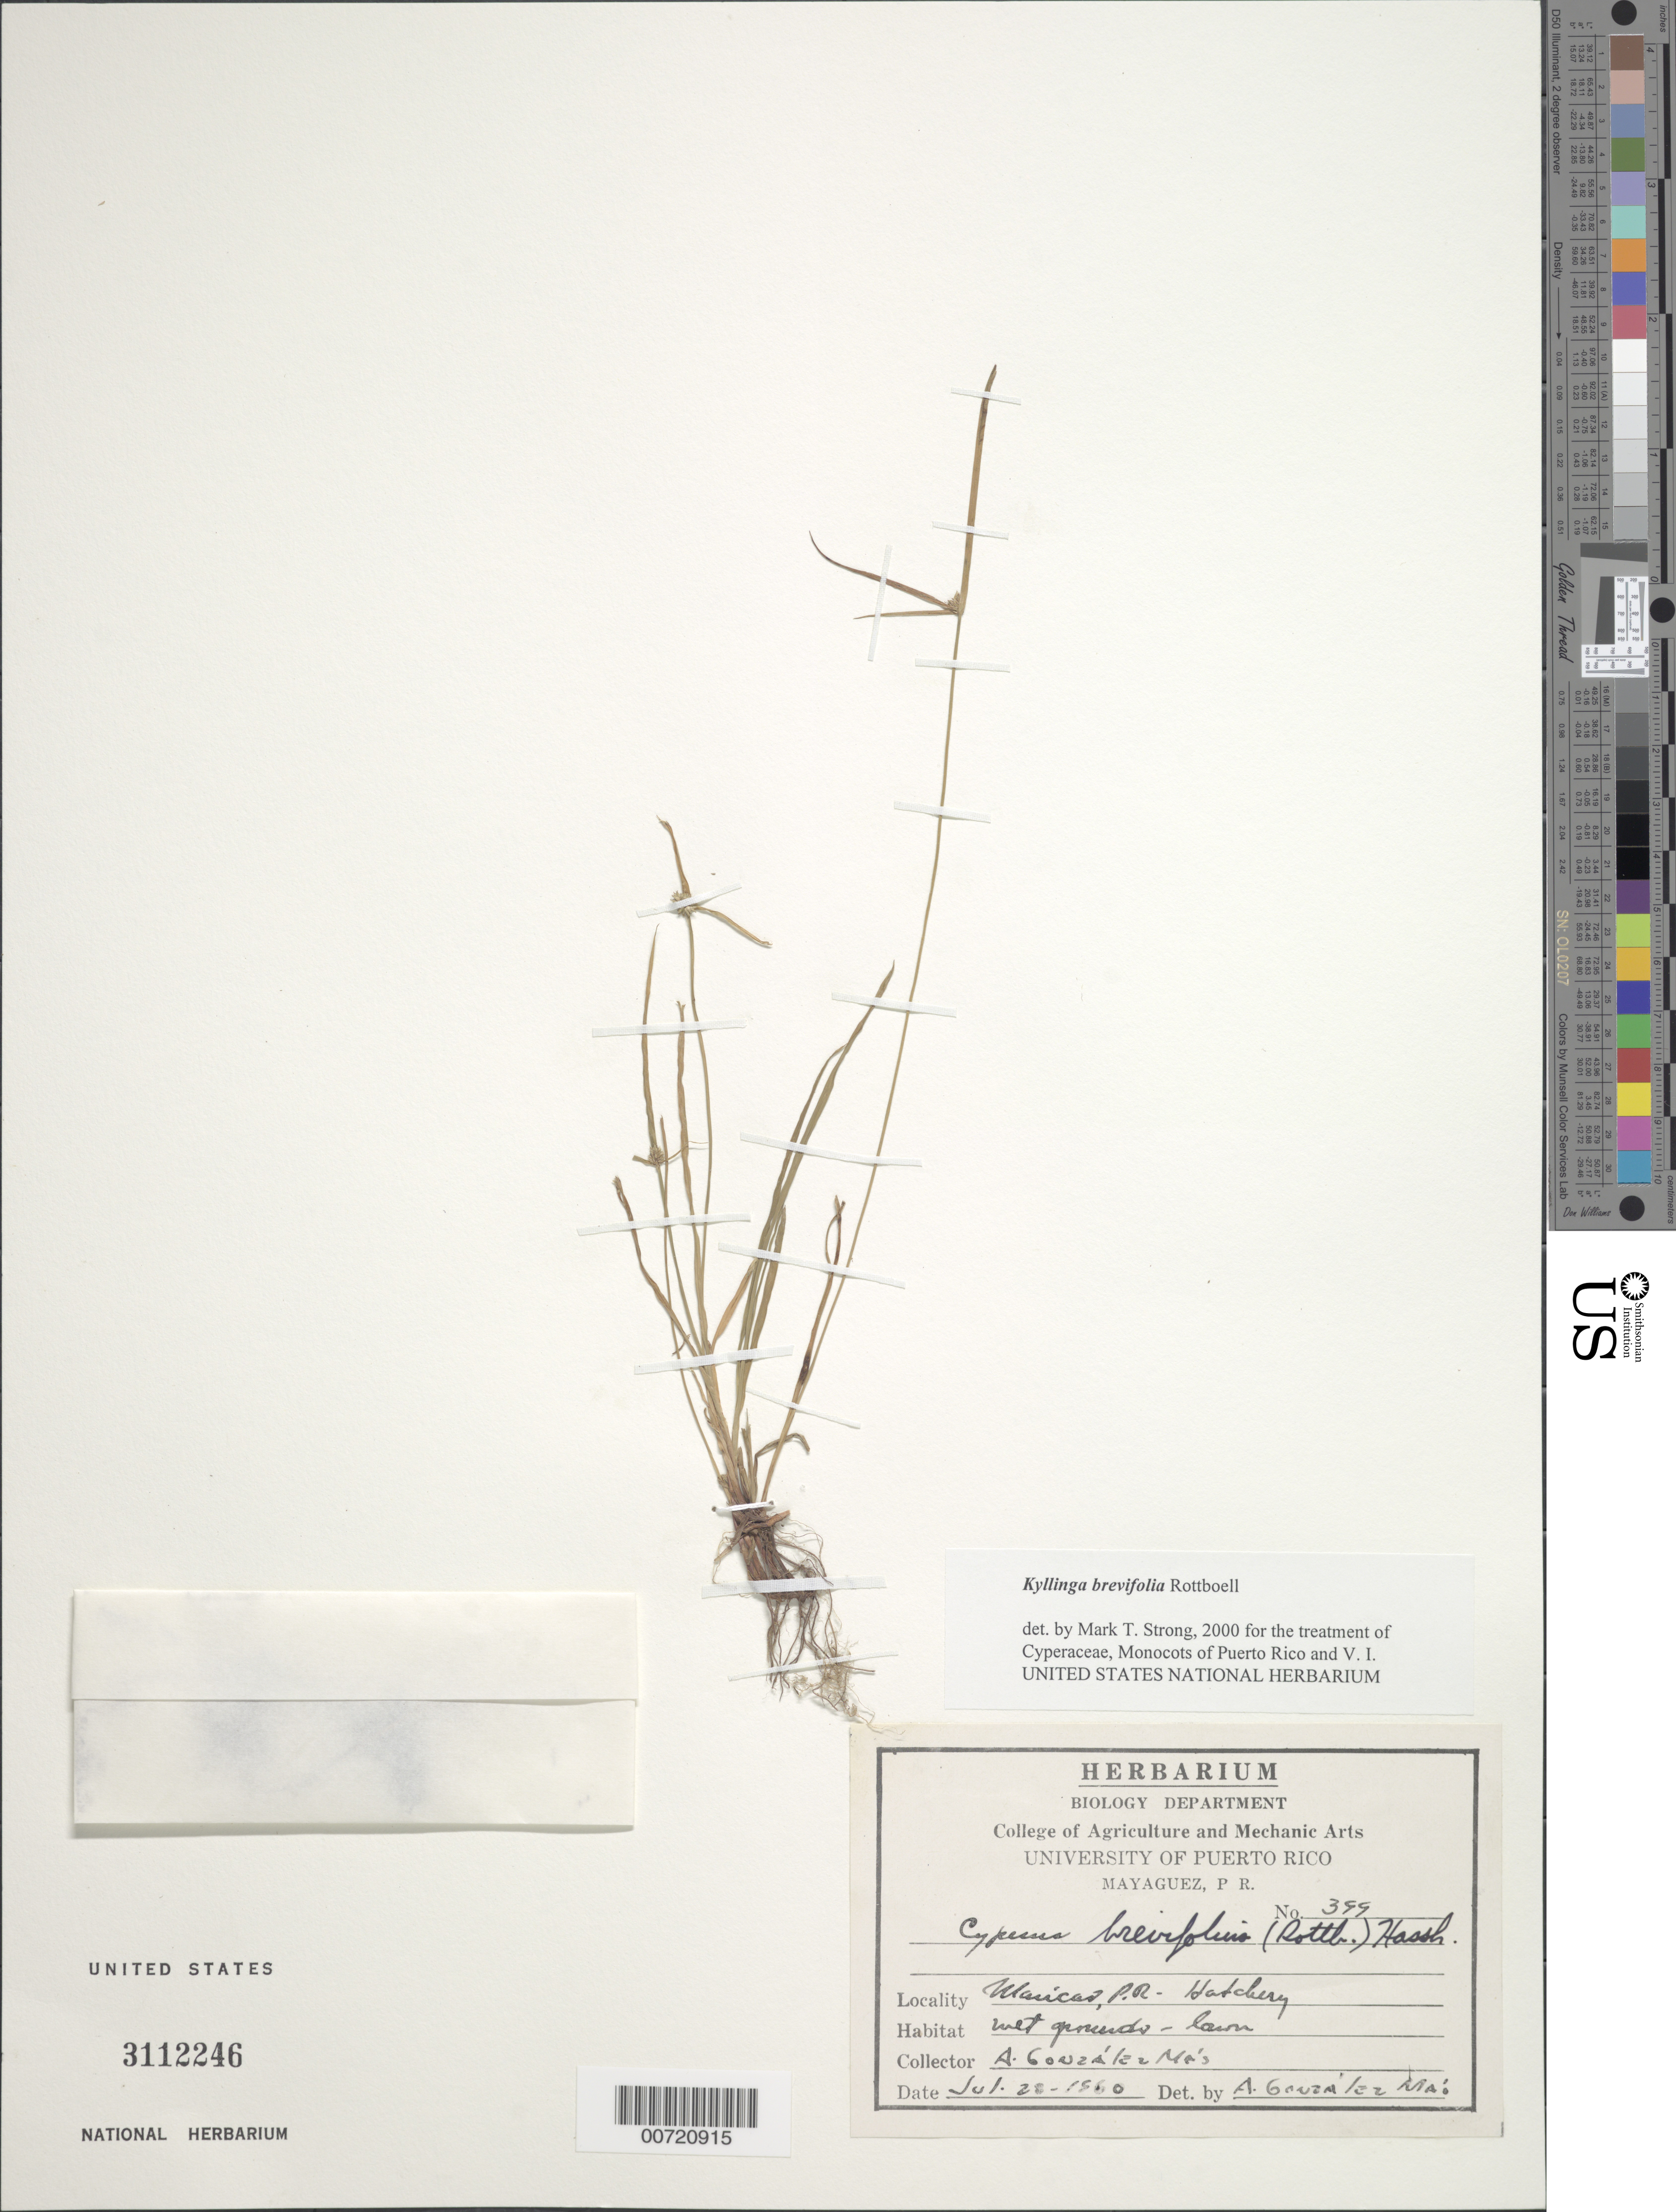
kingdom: Plantae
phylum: Tracheophyta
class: Liliopsida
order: Poales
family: Cyperaceae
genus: Cyperus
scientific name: Cyperus brevifolius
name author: (Rottb.) Hassk.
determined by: Strong, M. T., (US), Smithsonian Institution - National Museum of Natural History (UNITED STATES)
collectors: A. González Más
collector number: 399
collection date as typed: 20 Jul 1960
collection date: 1960-07-20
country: Puerto Rico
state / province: Maricao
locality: Maricao: Hatchery.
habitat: Wet grounds; lawn.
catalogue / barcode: US 3112246